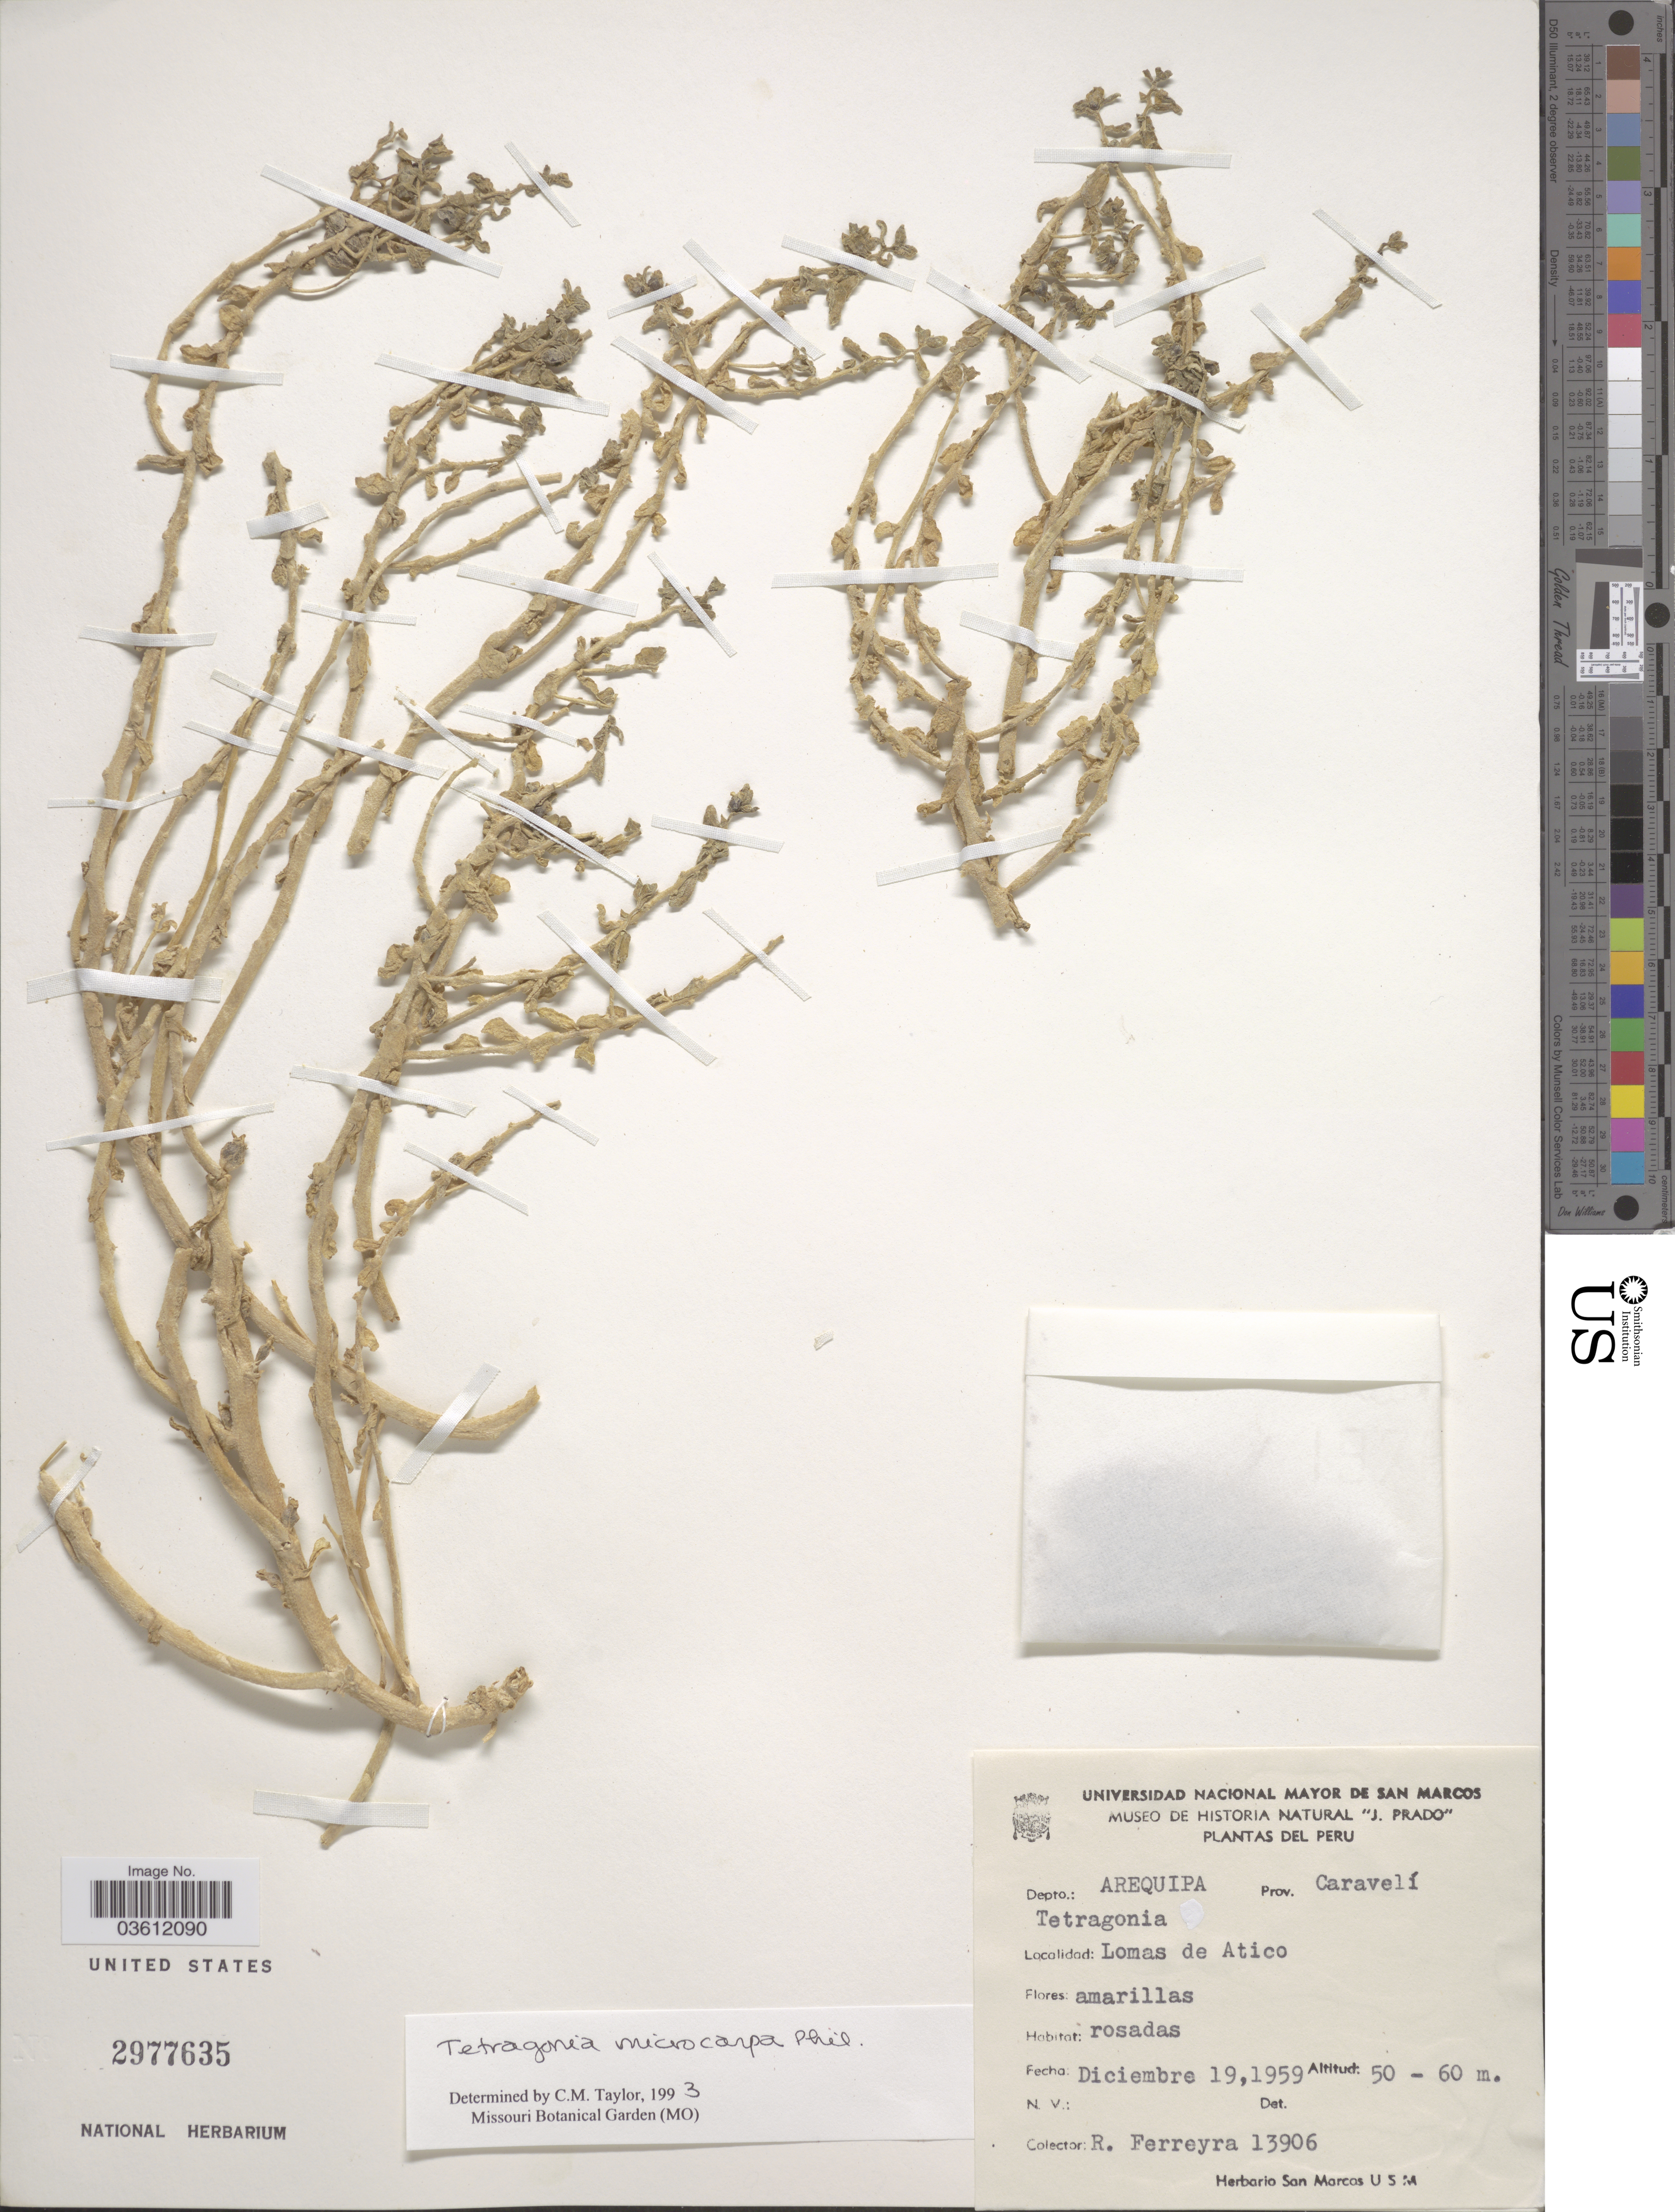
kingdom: Plantae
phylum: Tracheophyta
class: Magnoliopsida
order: Caryophyllales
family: Aizoaceae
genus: Tetragonia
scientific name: Tetragonia microcarpa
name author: Phil.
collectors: R. A. Ferreyra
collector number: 13906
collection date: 1959-12-19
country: Peru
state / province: Arequipa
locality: Depto.: Arequipa. Prov. Caravelí. Lomas de Atico.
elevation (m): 50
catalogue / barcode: US 2977635